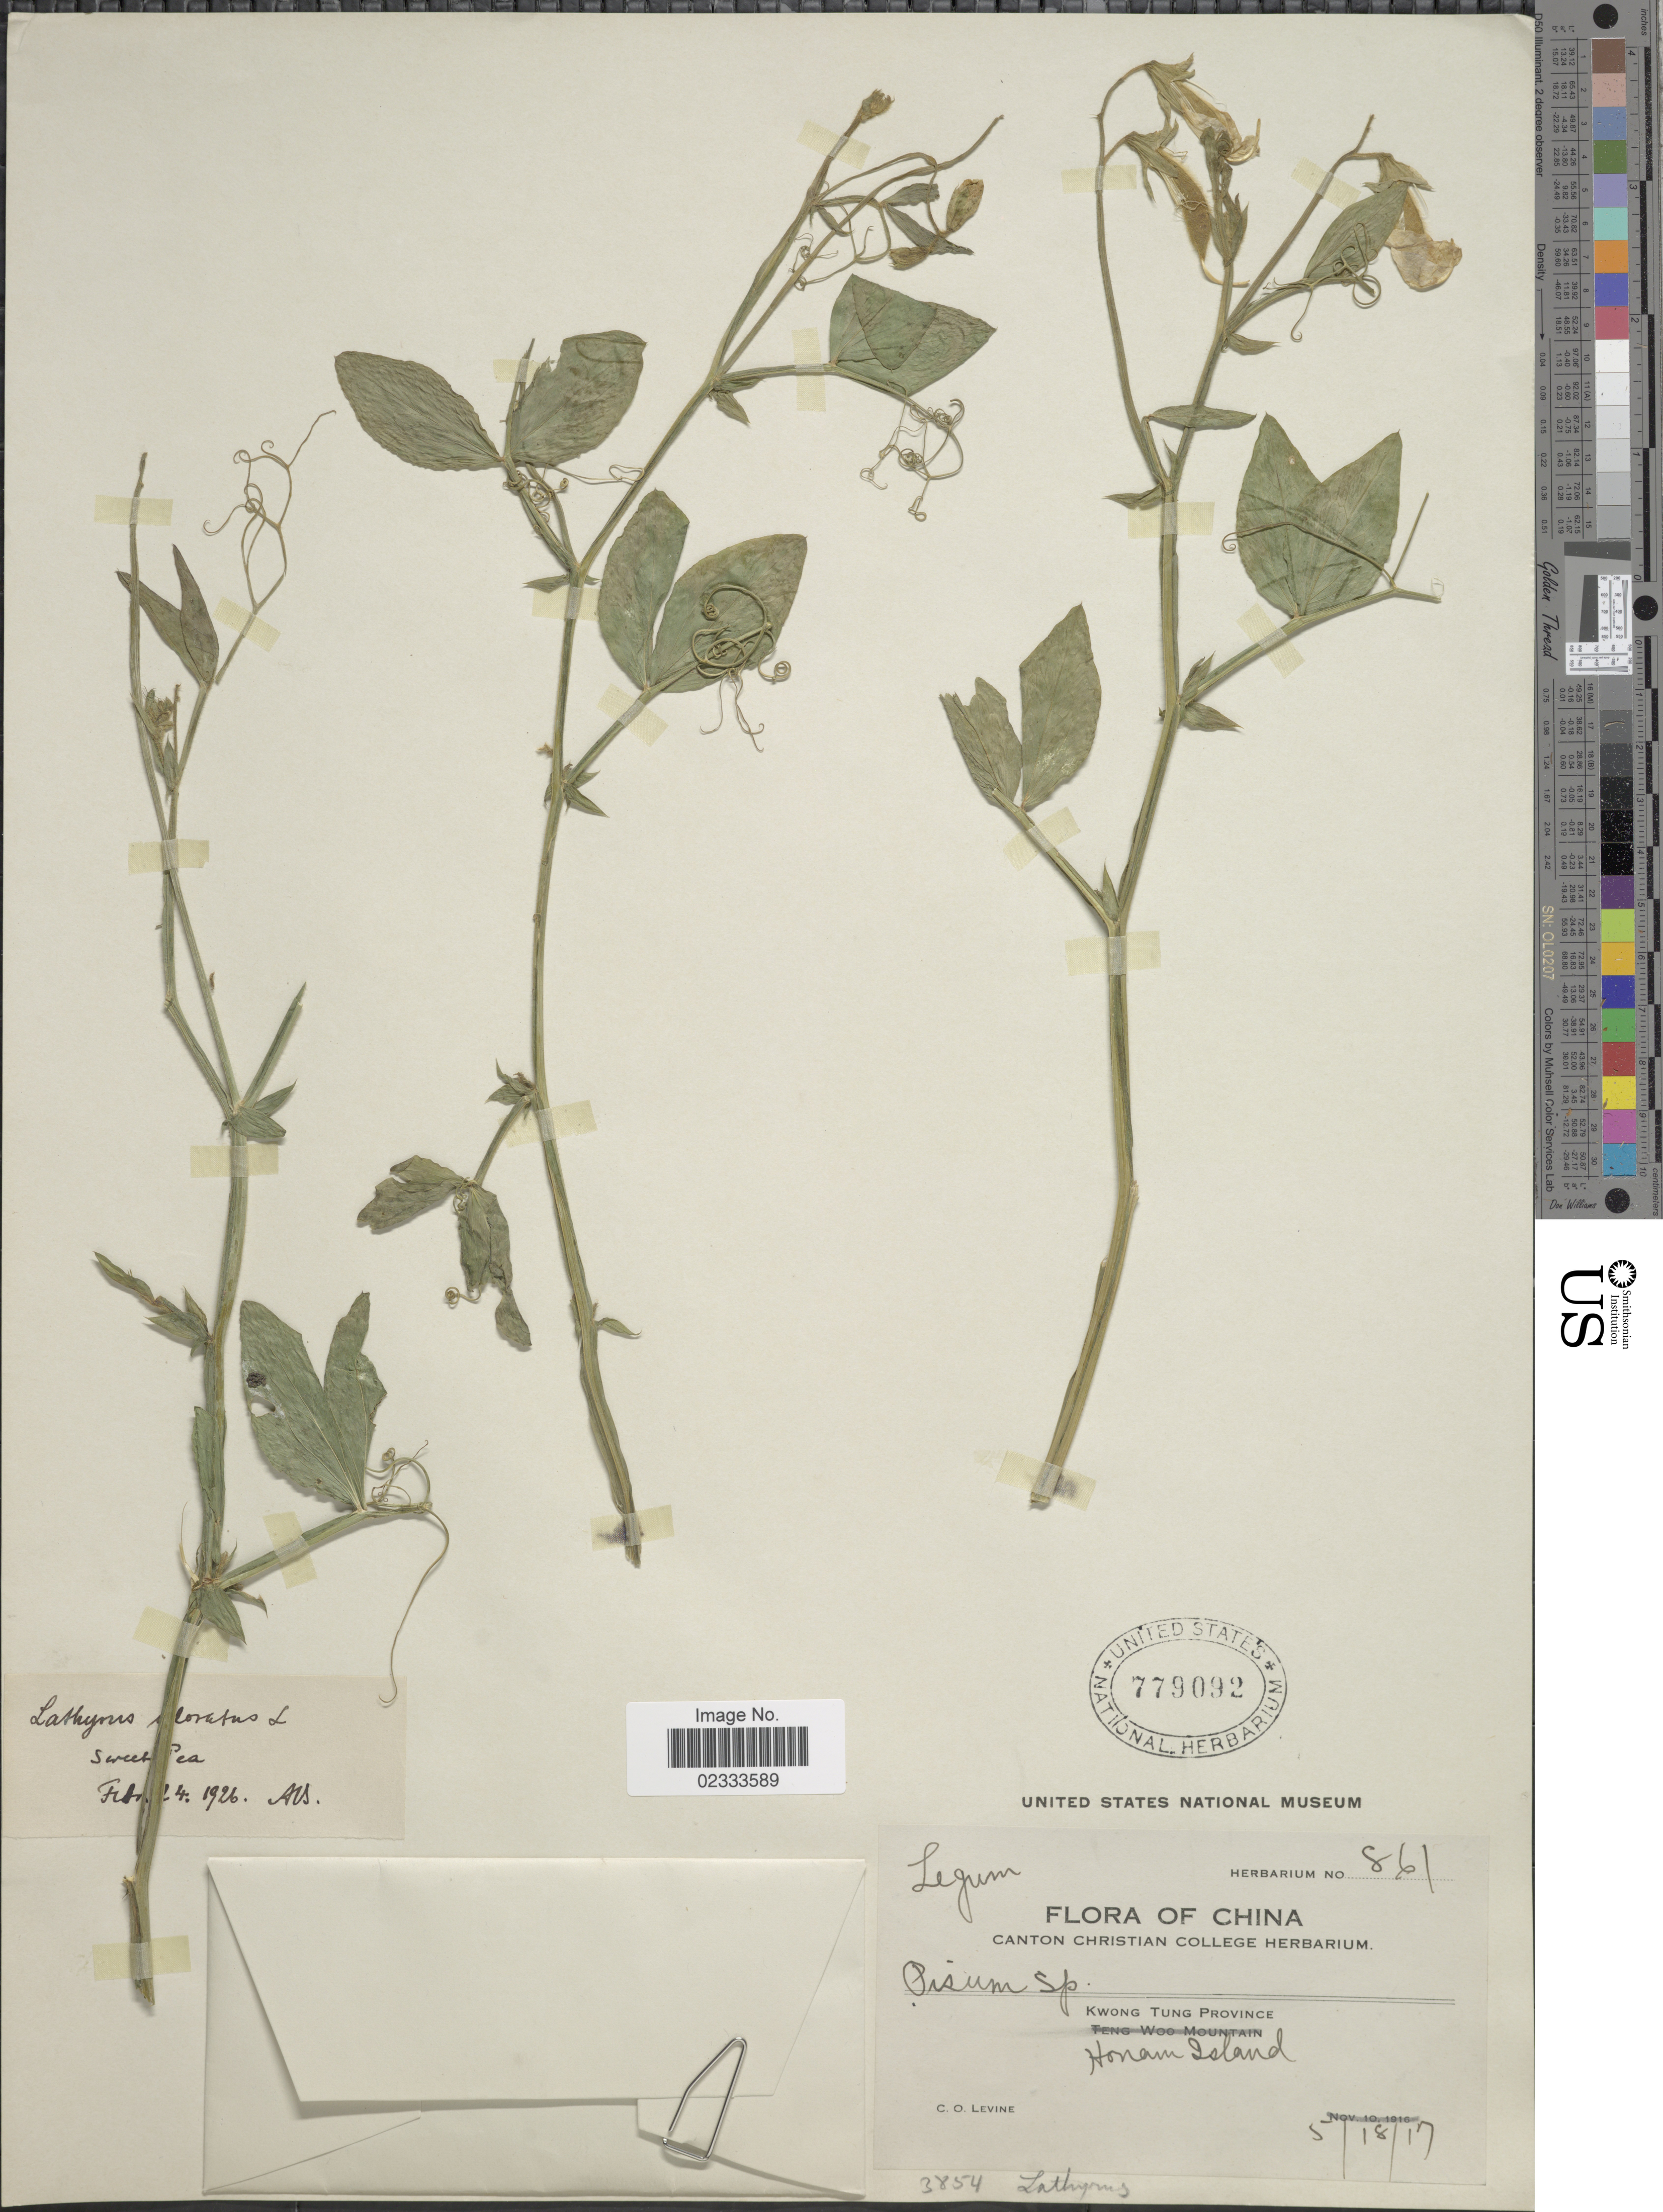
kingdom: Plantae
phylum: Tracheophyta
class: Magnoliopsida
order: Fabales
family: Fabaceae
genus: Lathyrus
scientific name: Lathyrus odoratus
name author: L.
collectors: C. O. Levine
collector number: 861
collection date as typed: Transcribed d/m/y: 18/5/17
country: China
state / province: Guangdong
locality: Kwong Tung Province, Honam Island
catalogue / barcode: US 779092